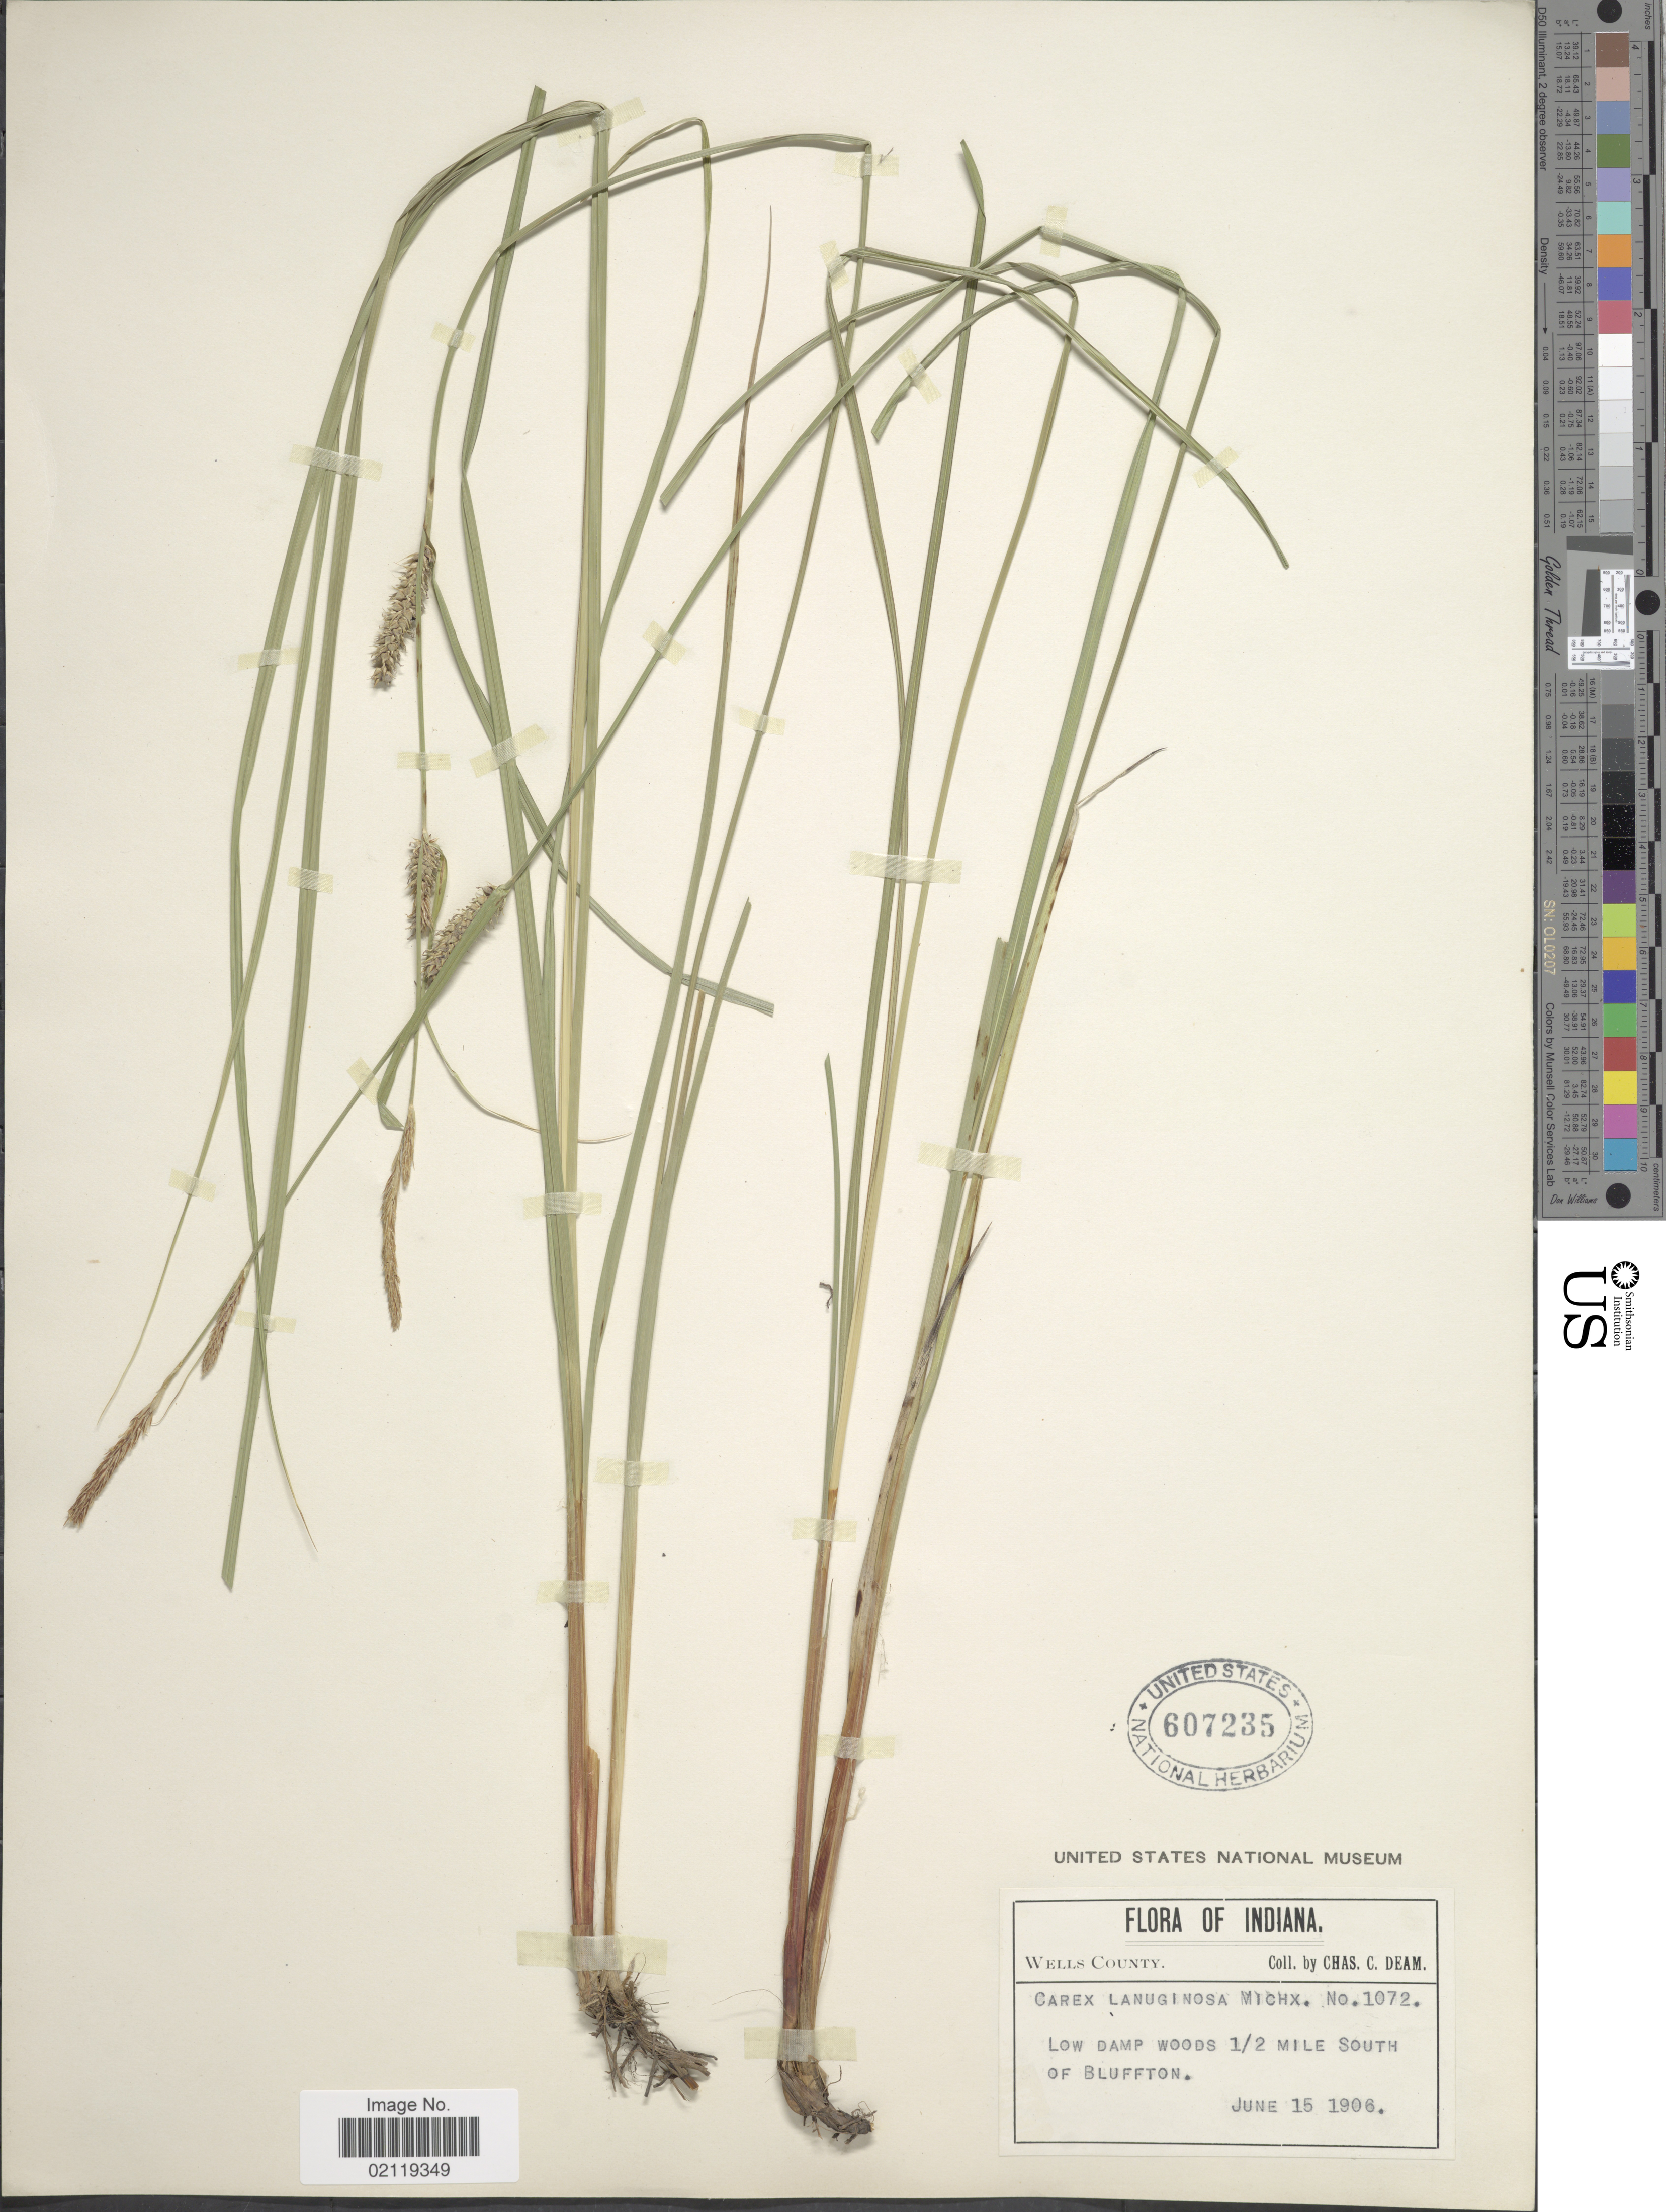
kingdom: Plantae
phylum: Tracheophyta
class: Liliopsida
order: Poales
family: Cyperaceae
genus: Carex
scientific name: Carex pellita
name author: Muhl. ex Willd.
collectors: C. C. Deam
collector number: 1072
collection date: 1906-06-15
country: United States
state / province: Indiana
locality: Wells County. Low damp woods 1/2 mile south of Bluffton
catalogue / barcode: US 607235